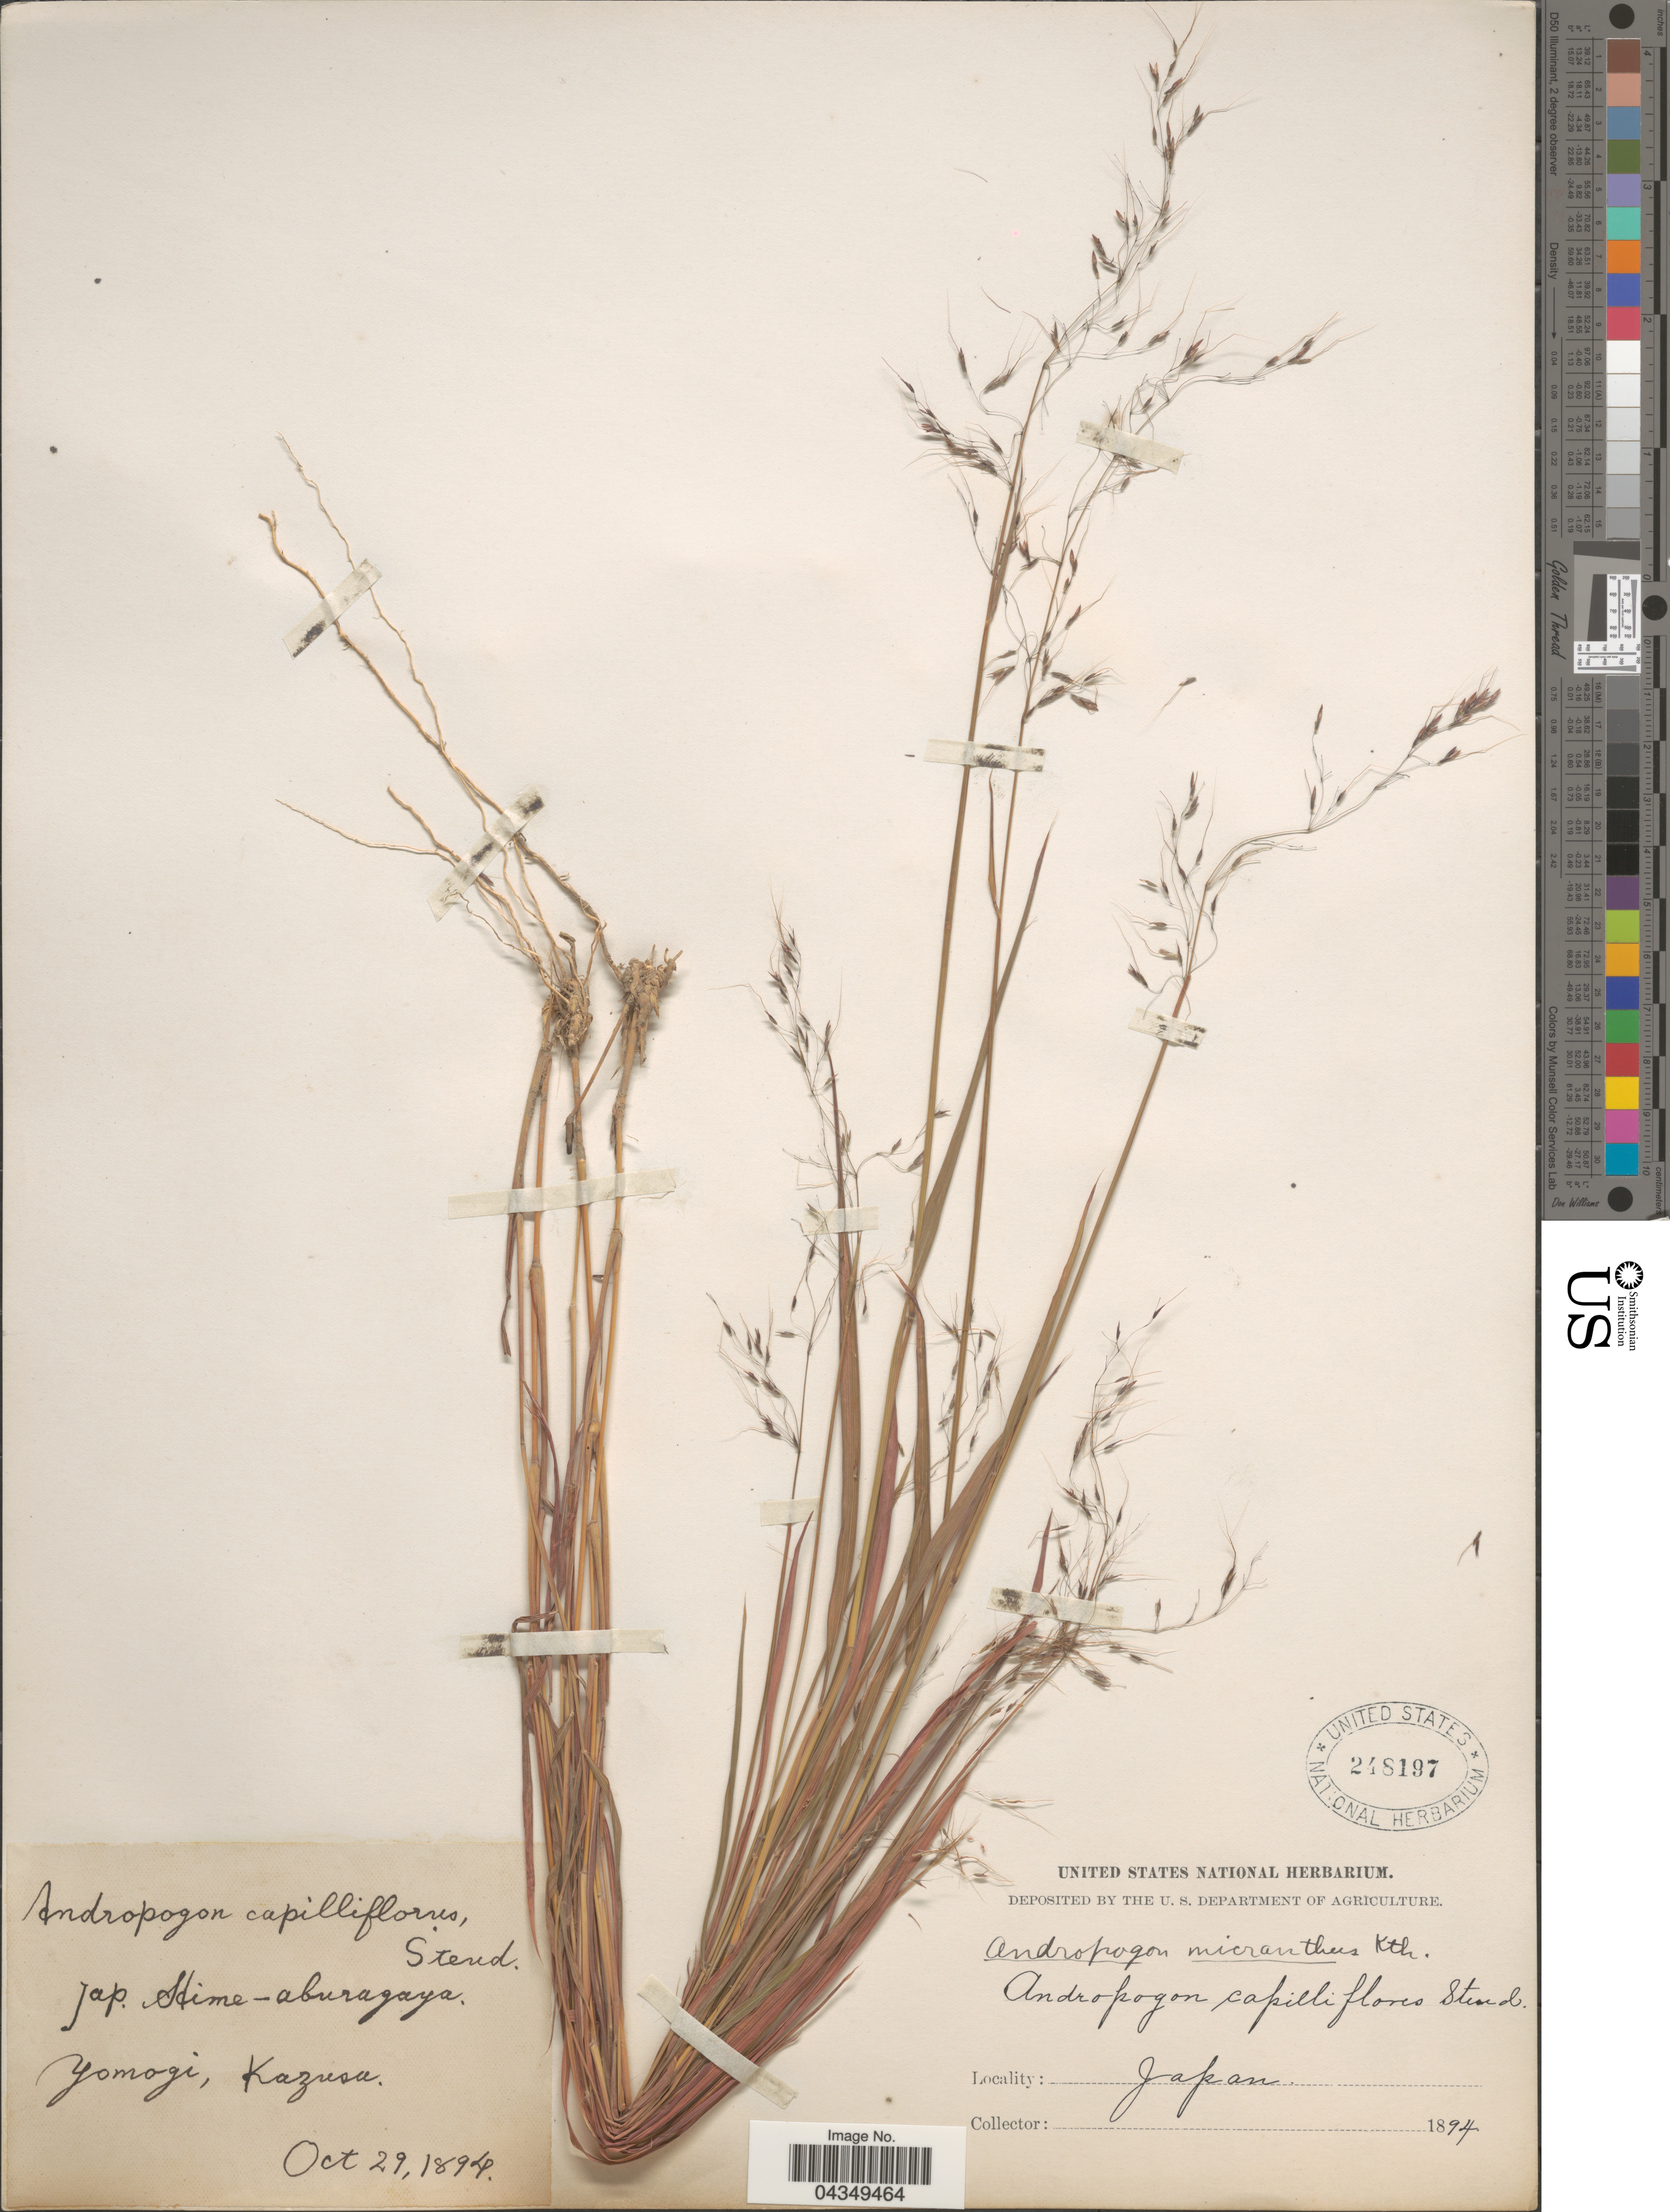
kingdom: Plantae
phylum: Tracheophyta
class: Liliopsida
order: Poales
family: Poaceae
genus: Capillipedium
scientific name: Capillipedium parviflorum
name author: (R. Br.) Stapf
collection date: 1894-10-29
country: Japan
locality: Yomogi, Kazusu.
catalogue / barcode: US 248197